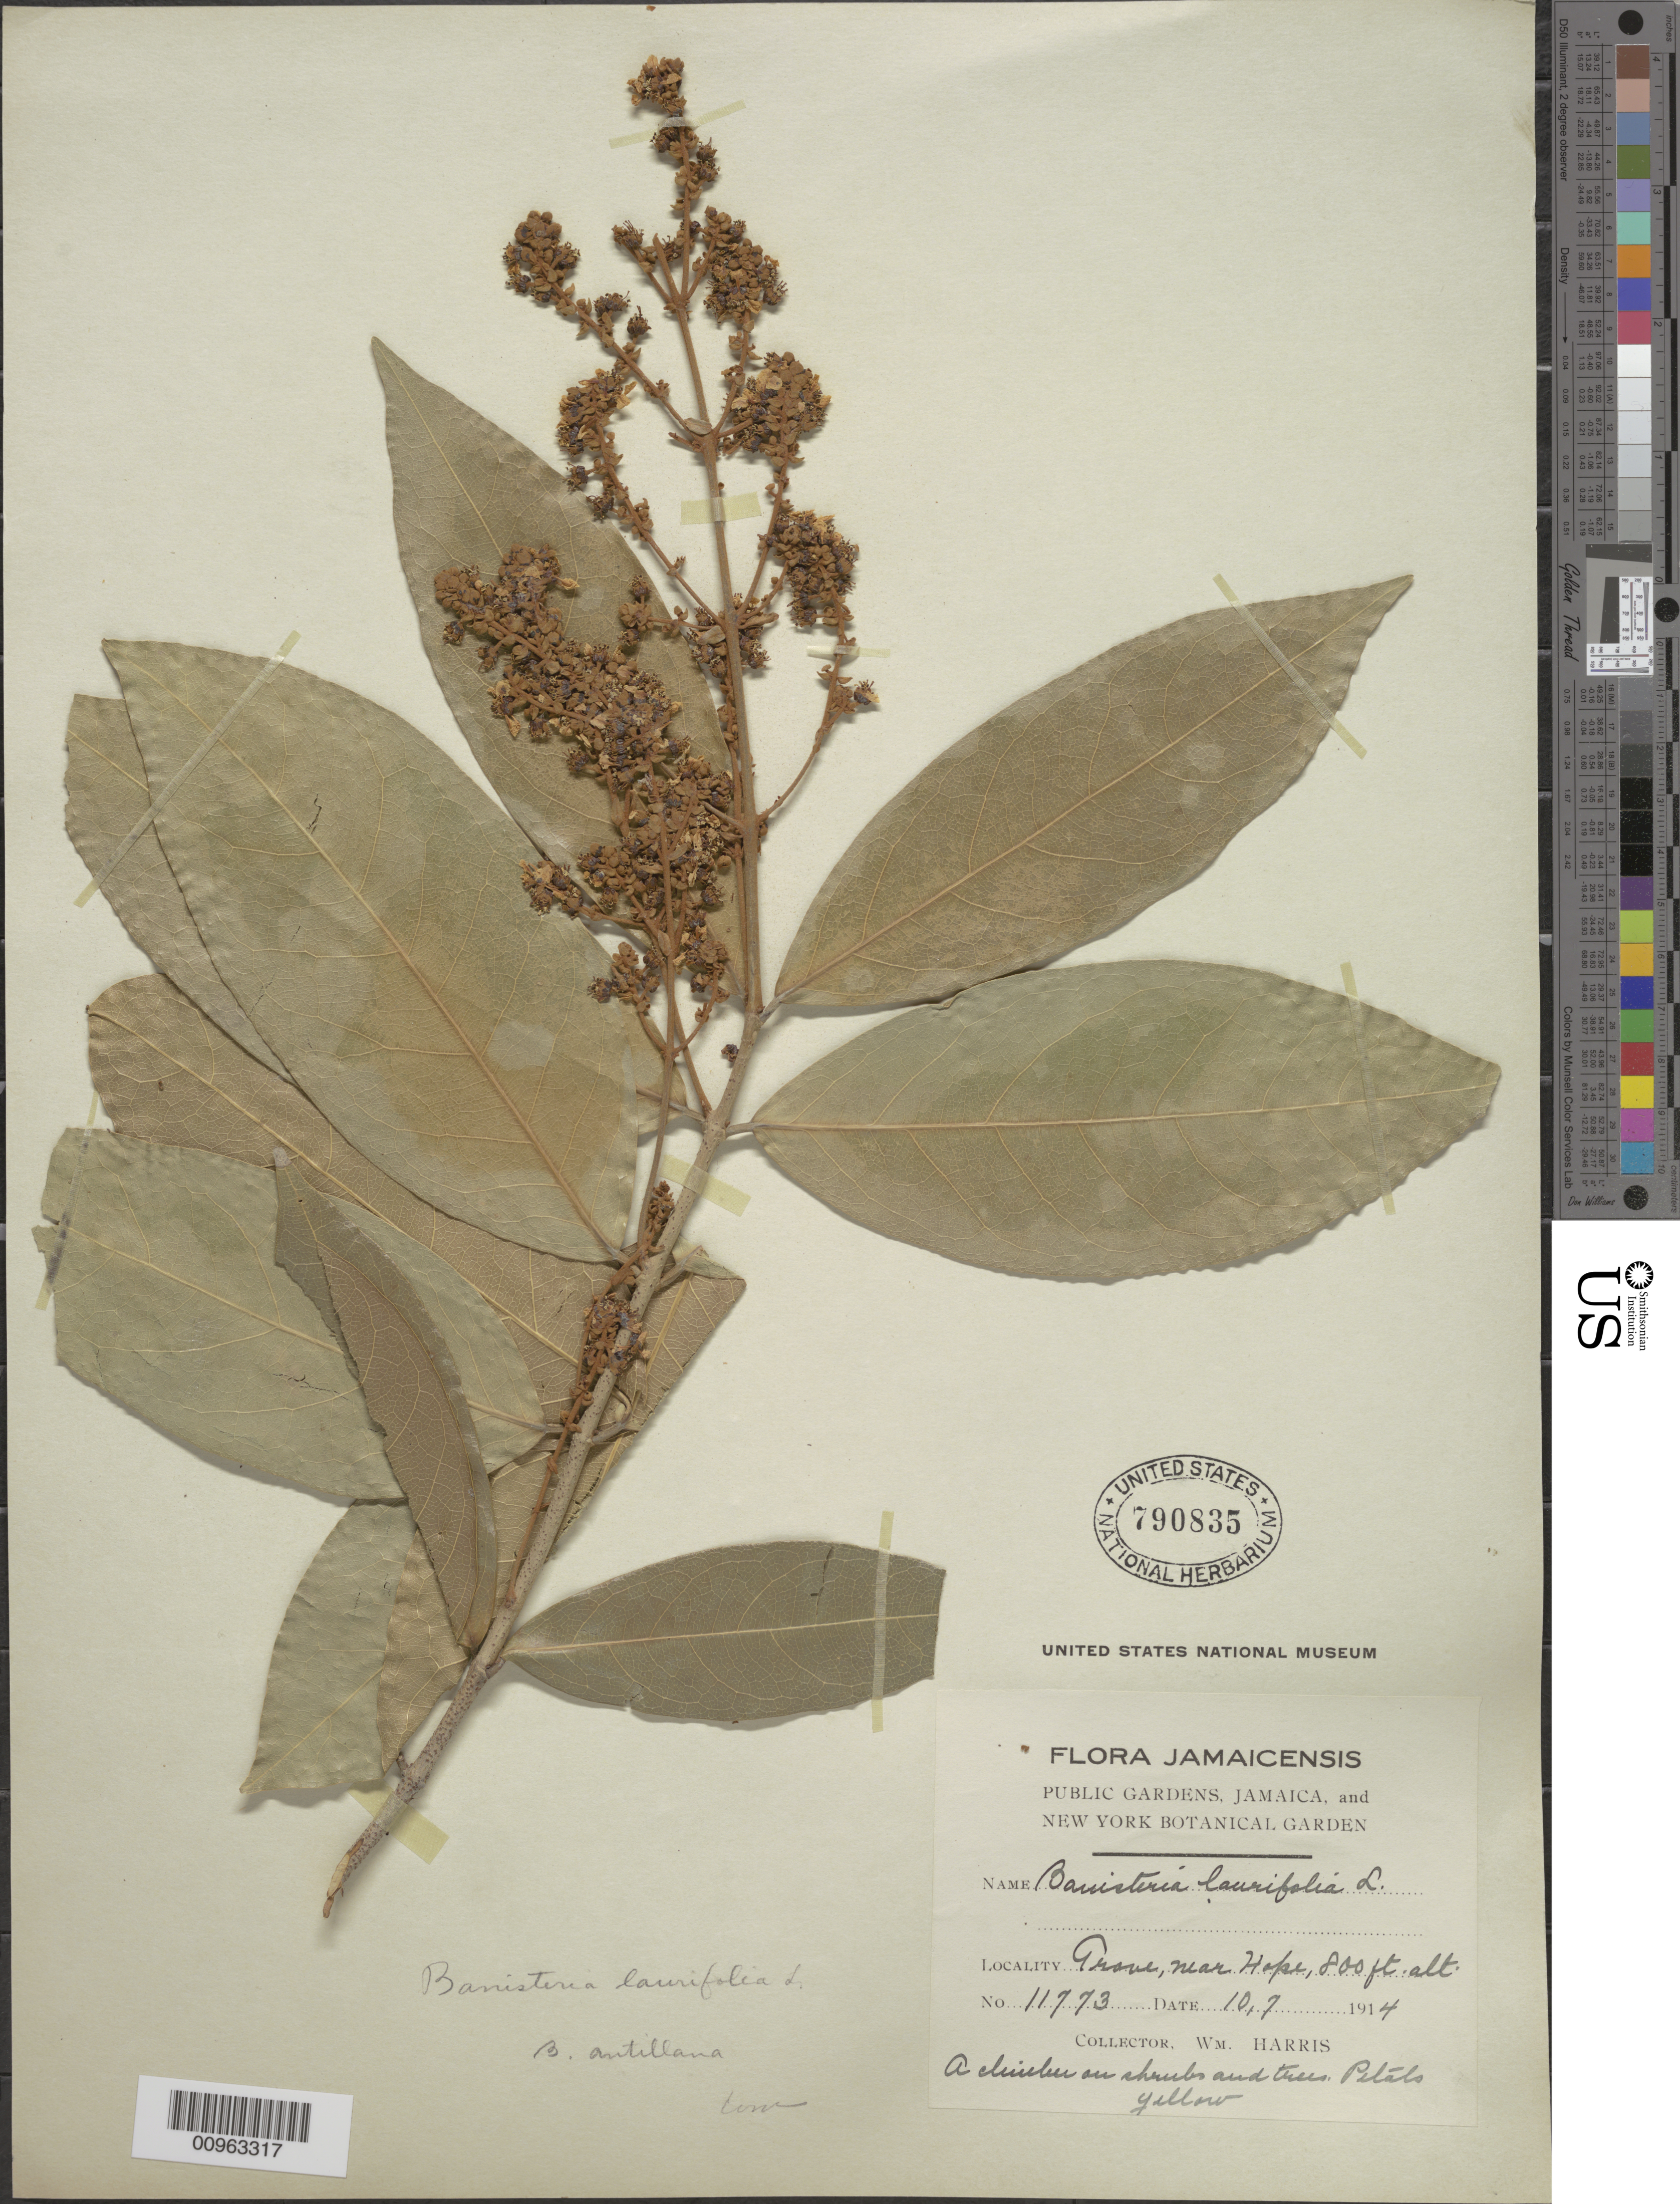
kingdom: Plantae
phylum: Tracheophyta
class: Magnoliopsida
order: Malpighiales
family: Malpighiaceae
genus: Heteropterys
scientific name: Heteropterys laurifolia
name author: (L.) A. Juss.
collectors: W. H. Harris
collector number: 11773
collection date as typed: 10 Jul 1914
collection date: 1914-07-10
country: Jamaica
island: Jamaica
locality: Grave, near Hope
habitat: On shrubs and trees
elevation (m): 244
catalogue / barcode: US 790835